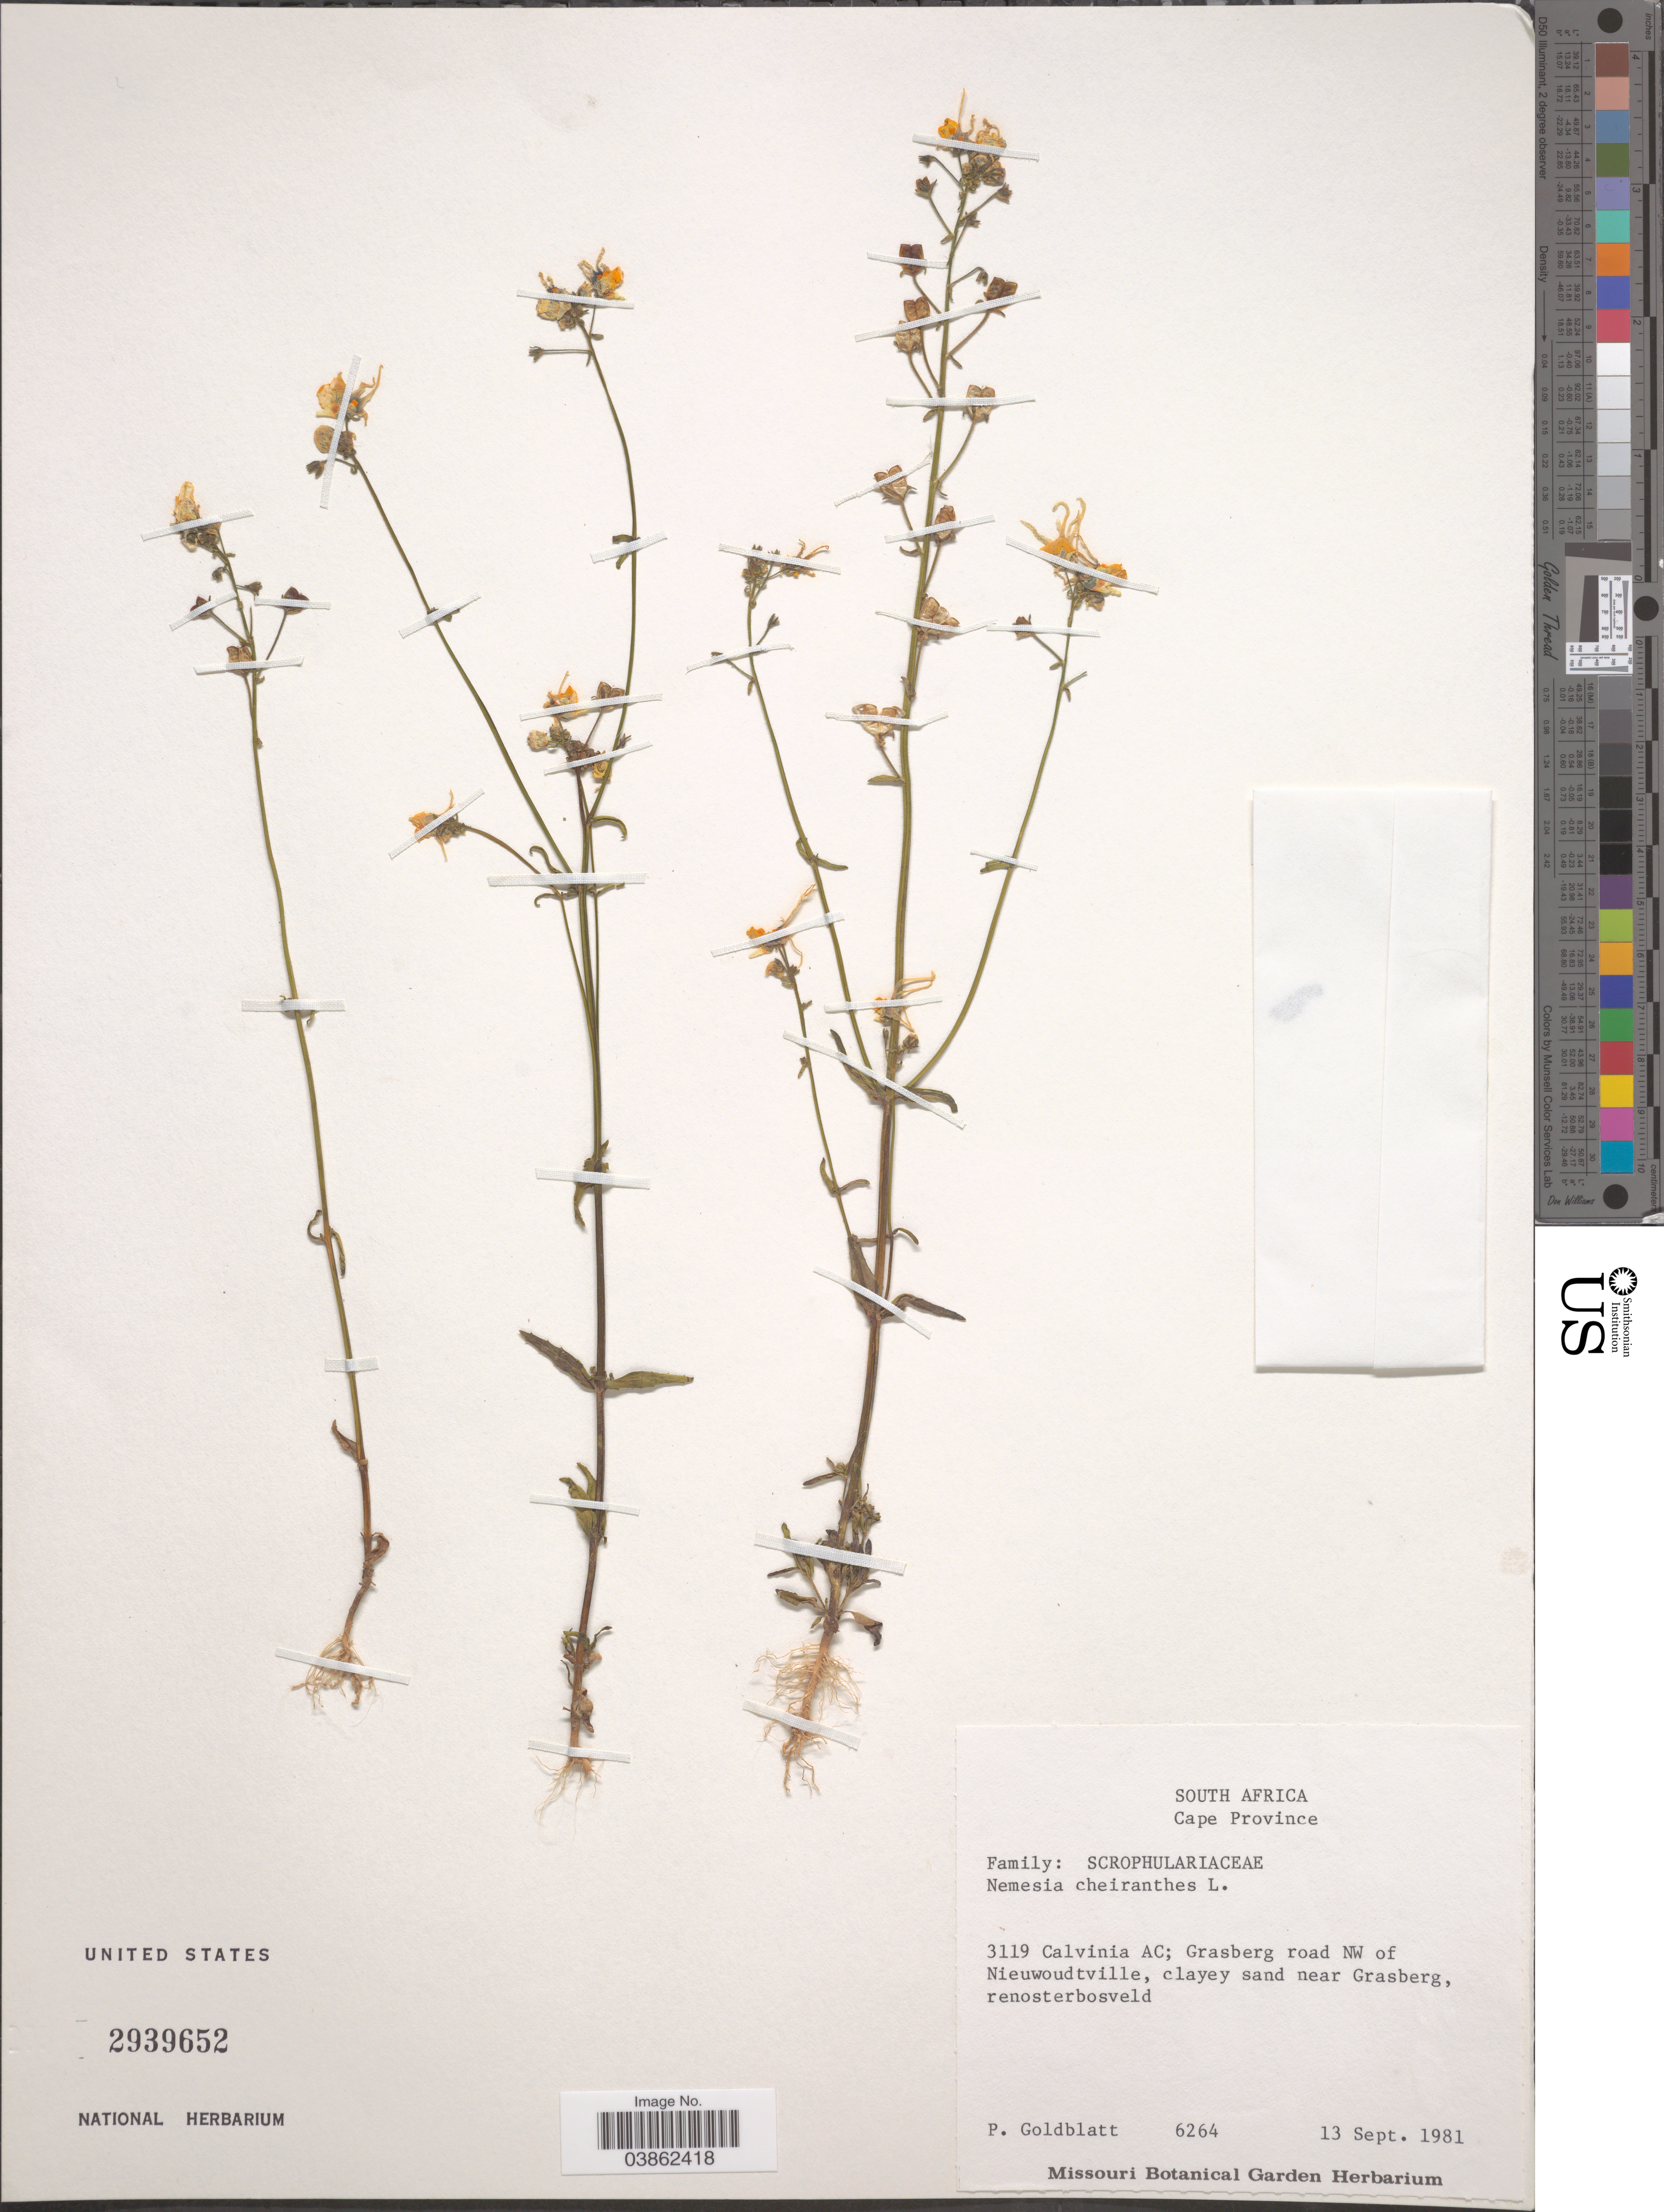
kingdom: Plantae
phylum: Tracheophyta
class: Magnoliopsida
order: Lamiales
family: Scrophulariaceae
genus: Nemesia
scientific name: Nemesia cheiranthus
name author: E. Mey. ex Benth.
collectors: P. Goldblatt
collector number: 6264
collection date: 1981-09-13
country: South Africa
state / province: Northern Cape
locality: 3119 Calvinia AC; Grasberg road NW of Nieuwoudtville, near Grasberg.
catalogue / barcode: US 2939652